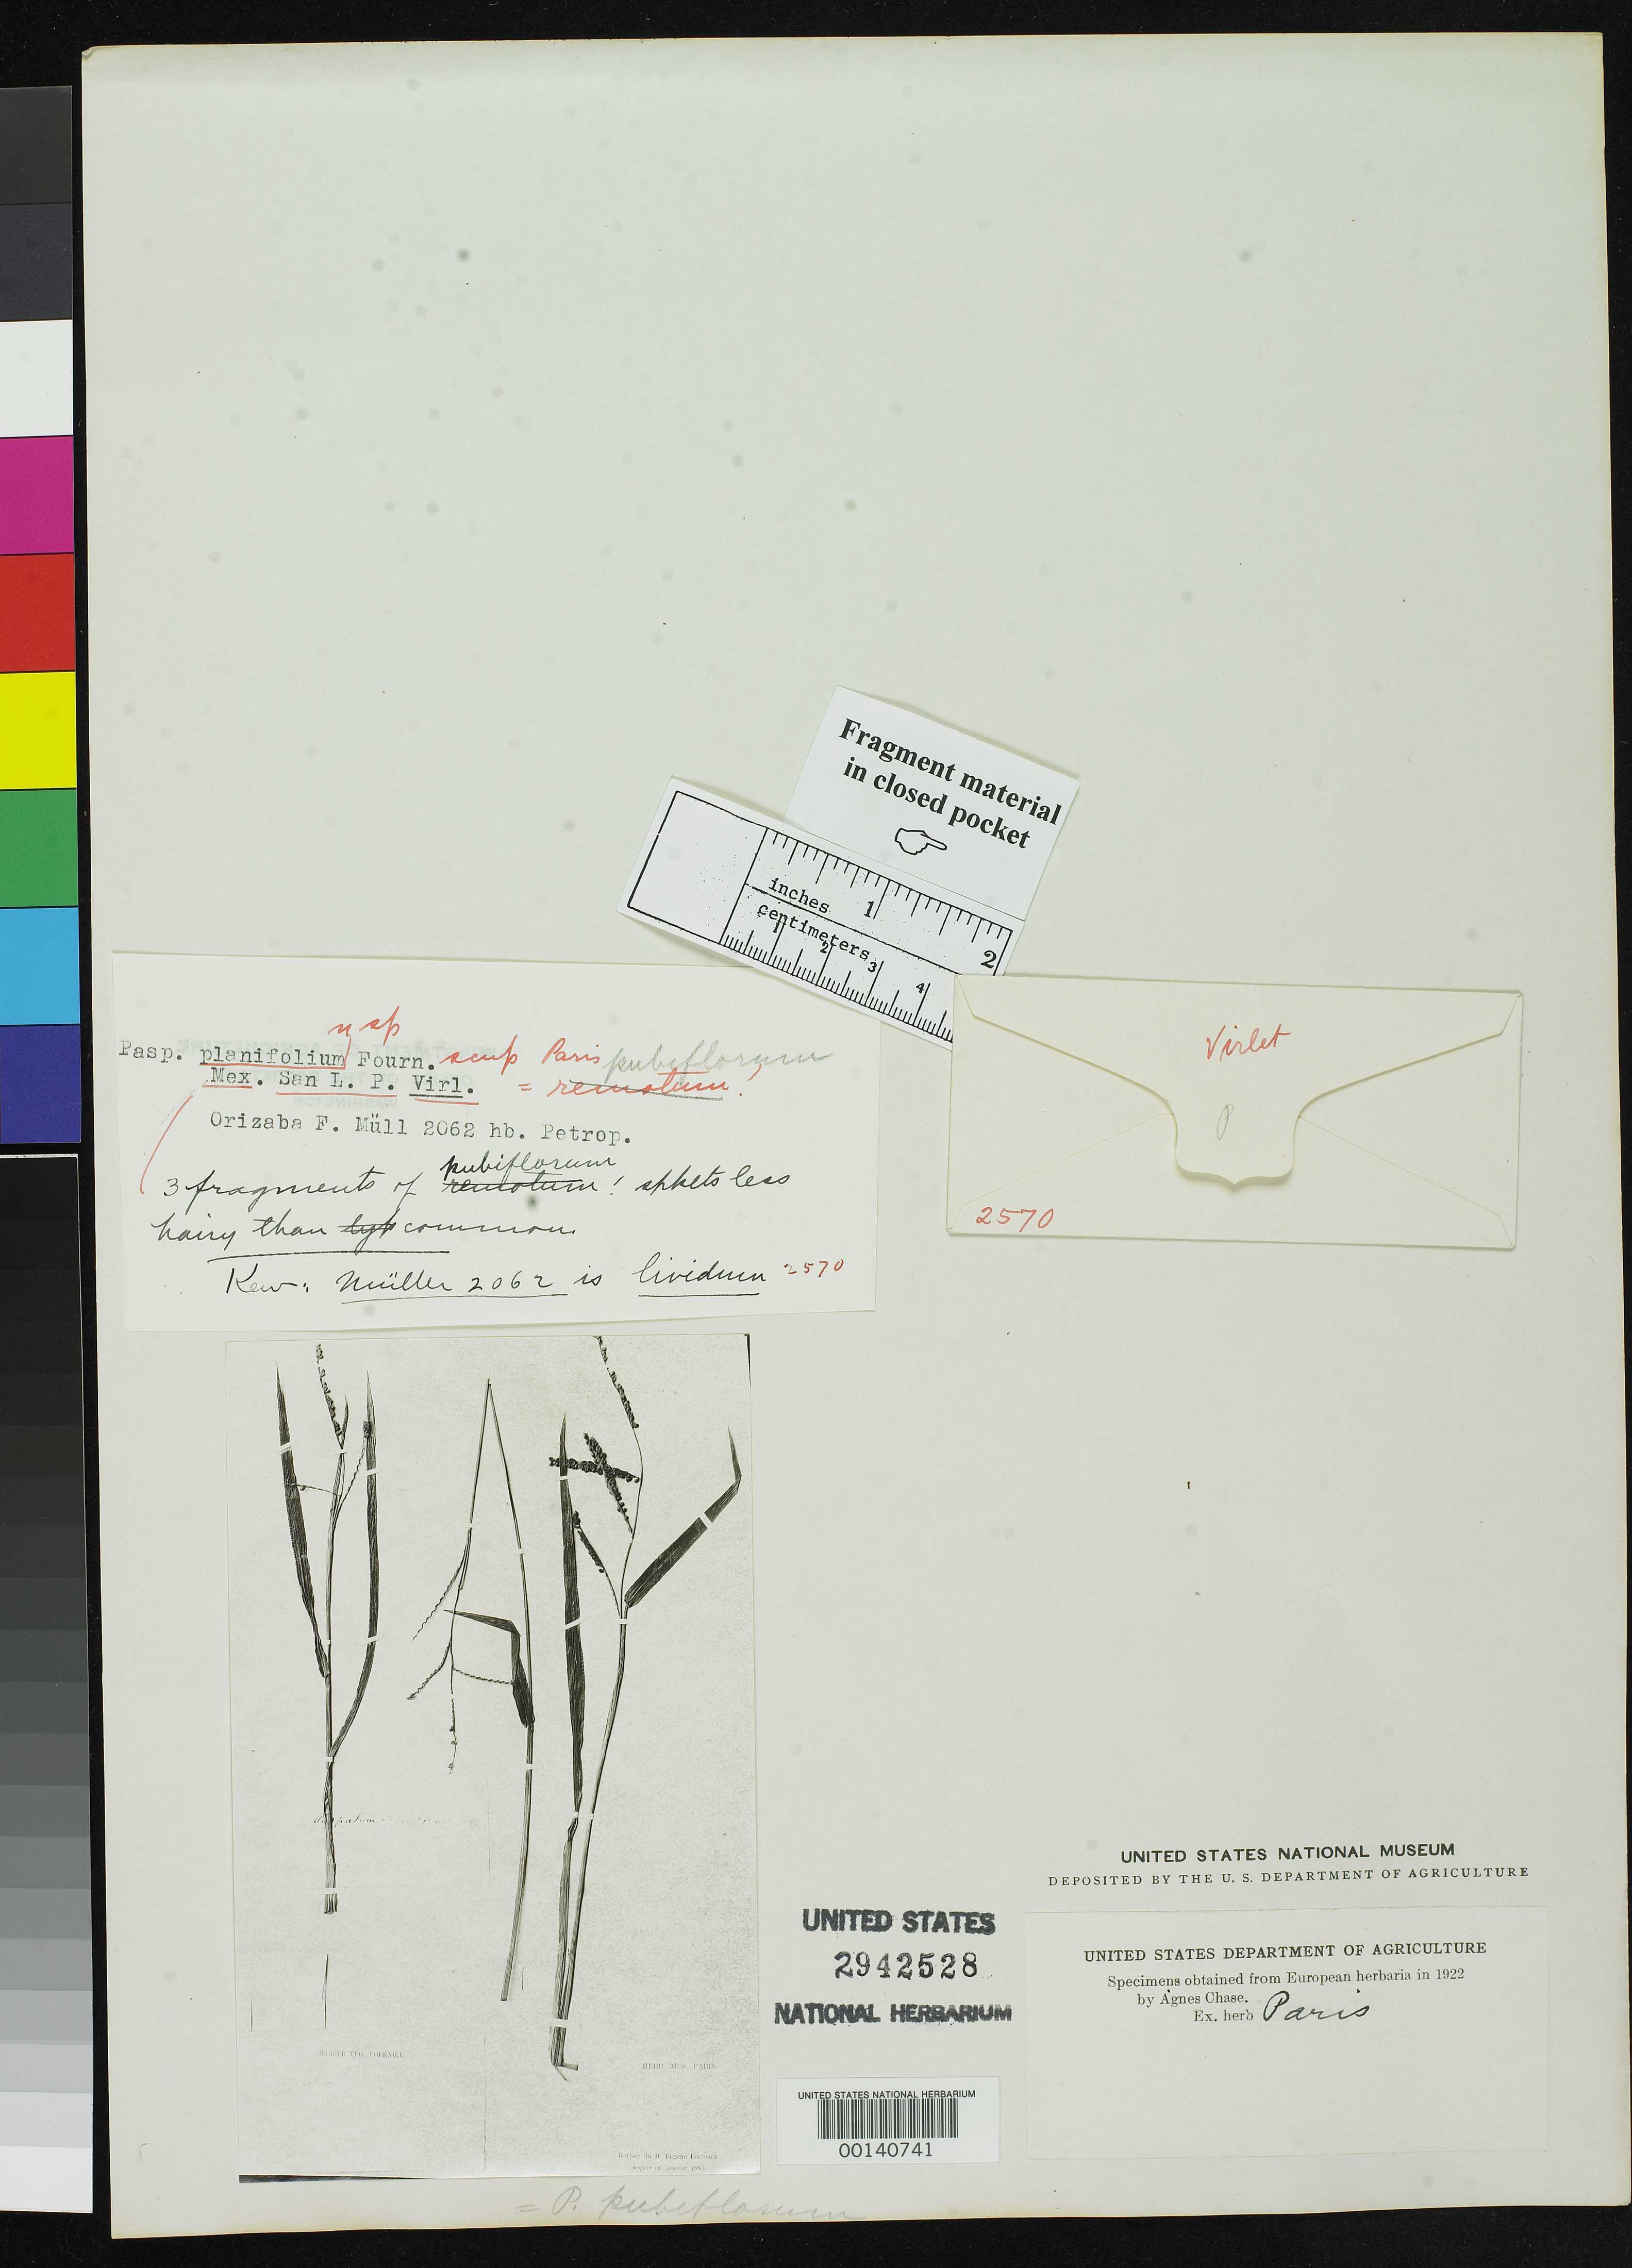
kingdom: Plantae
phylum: Tracheophyta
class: Liliopsida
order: Poales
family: Poaceae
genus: Paspalum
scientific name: Paspalum planifolium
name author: E. Fourn.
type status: Type Fragment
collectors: M. Virlet d'Aoust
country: Mexico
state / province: San Luis Potosi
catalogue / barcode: US 2942528